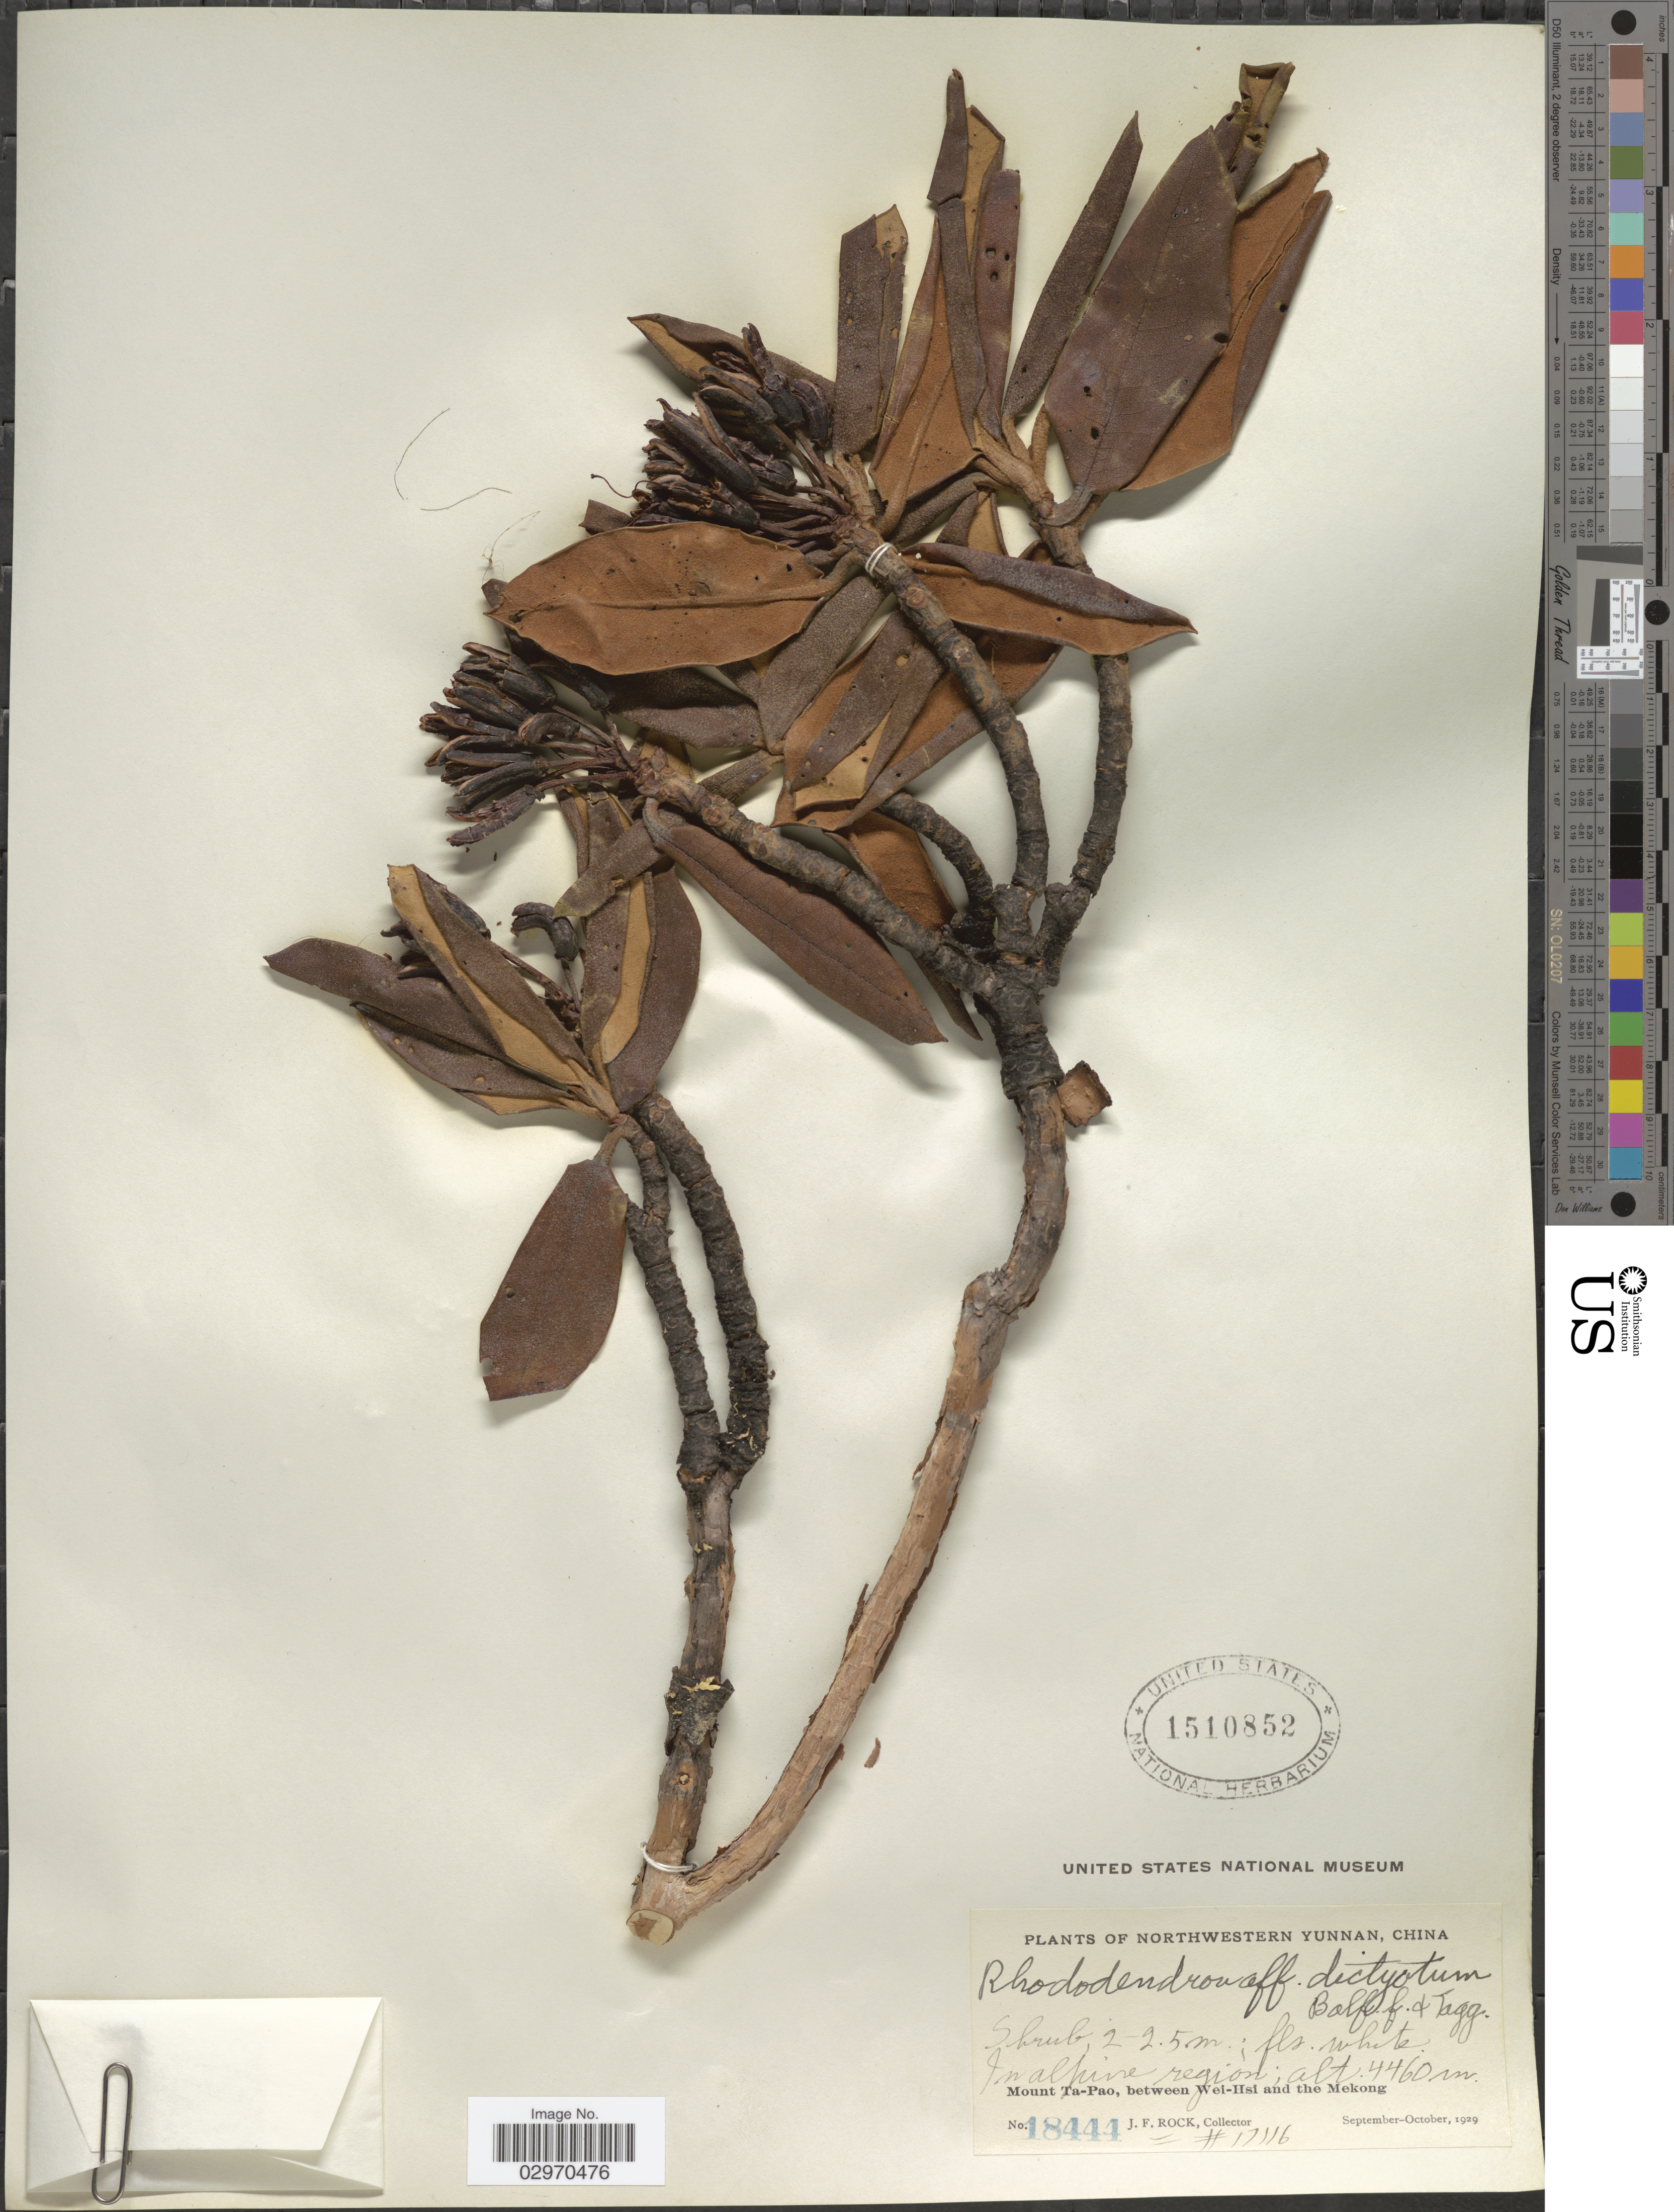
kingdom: Plantae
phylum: Tracheophyta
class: Magnoliopsida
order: Ericales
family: Ericaceae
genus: Rhododendron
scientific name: Rhododendron dictyotum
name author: Balf. f. ex Tagg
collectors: J. Rock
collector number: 18444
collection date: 1929-09/1929-10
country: China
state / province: Yunnan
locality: Northwestern Yunnan. In alpine region. Mount Ta-Pao, between Wei-Hsi and the Mekong.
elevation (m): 4460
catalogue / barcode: US 1510852